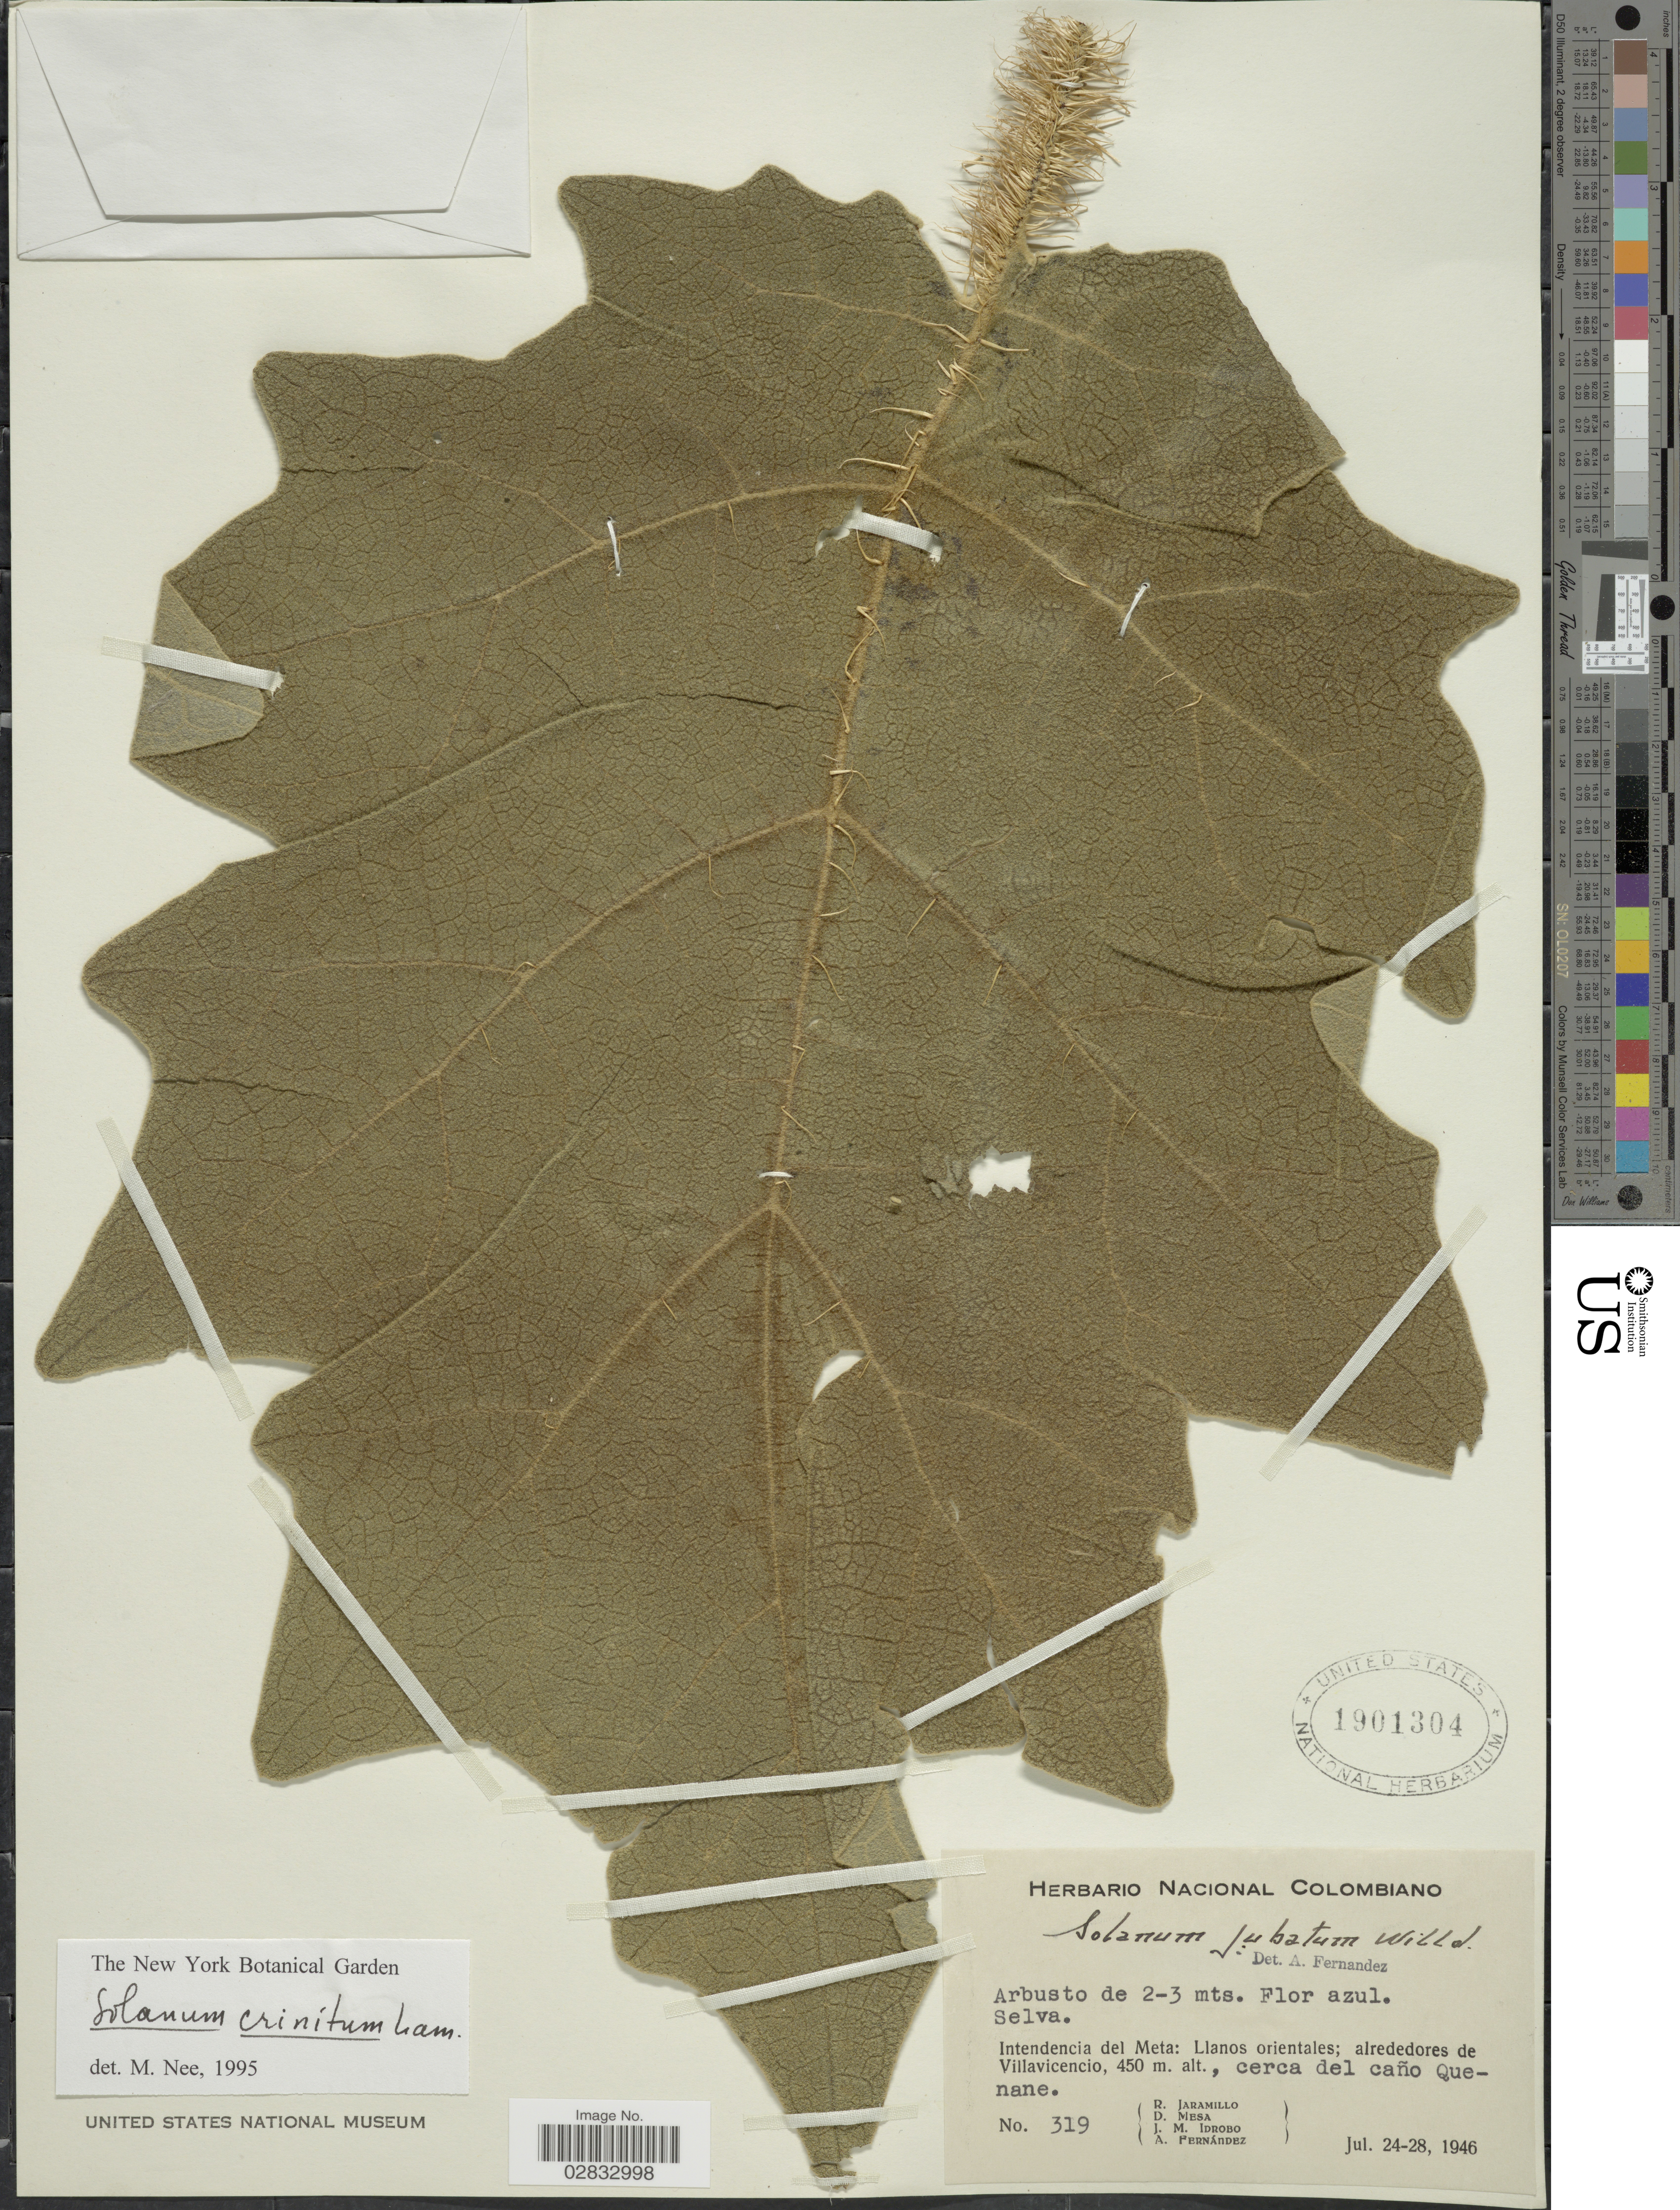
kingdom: Plantae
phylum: Tracheophyta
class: Magnoliopsida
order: Solanales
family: Solanaceae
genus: Solanum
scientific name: Solanum crinitum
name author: Lam.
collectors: R. Jaramillo M., D. Mesa, J. M. Idrobo & A. Fernández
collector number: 319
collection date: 1946-07-24/1946-07-28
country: Colombia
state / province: Meta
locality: Intendencia del Meta: Llanos orientales; alrededores de Villavicencio, cerca del caño Quenane.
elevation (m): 450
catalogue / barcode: US 1901304